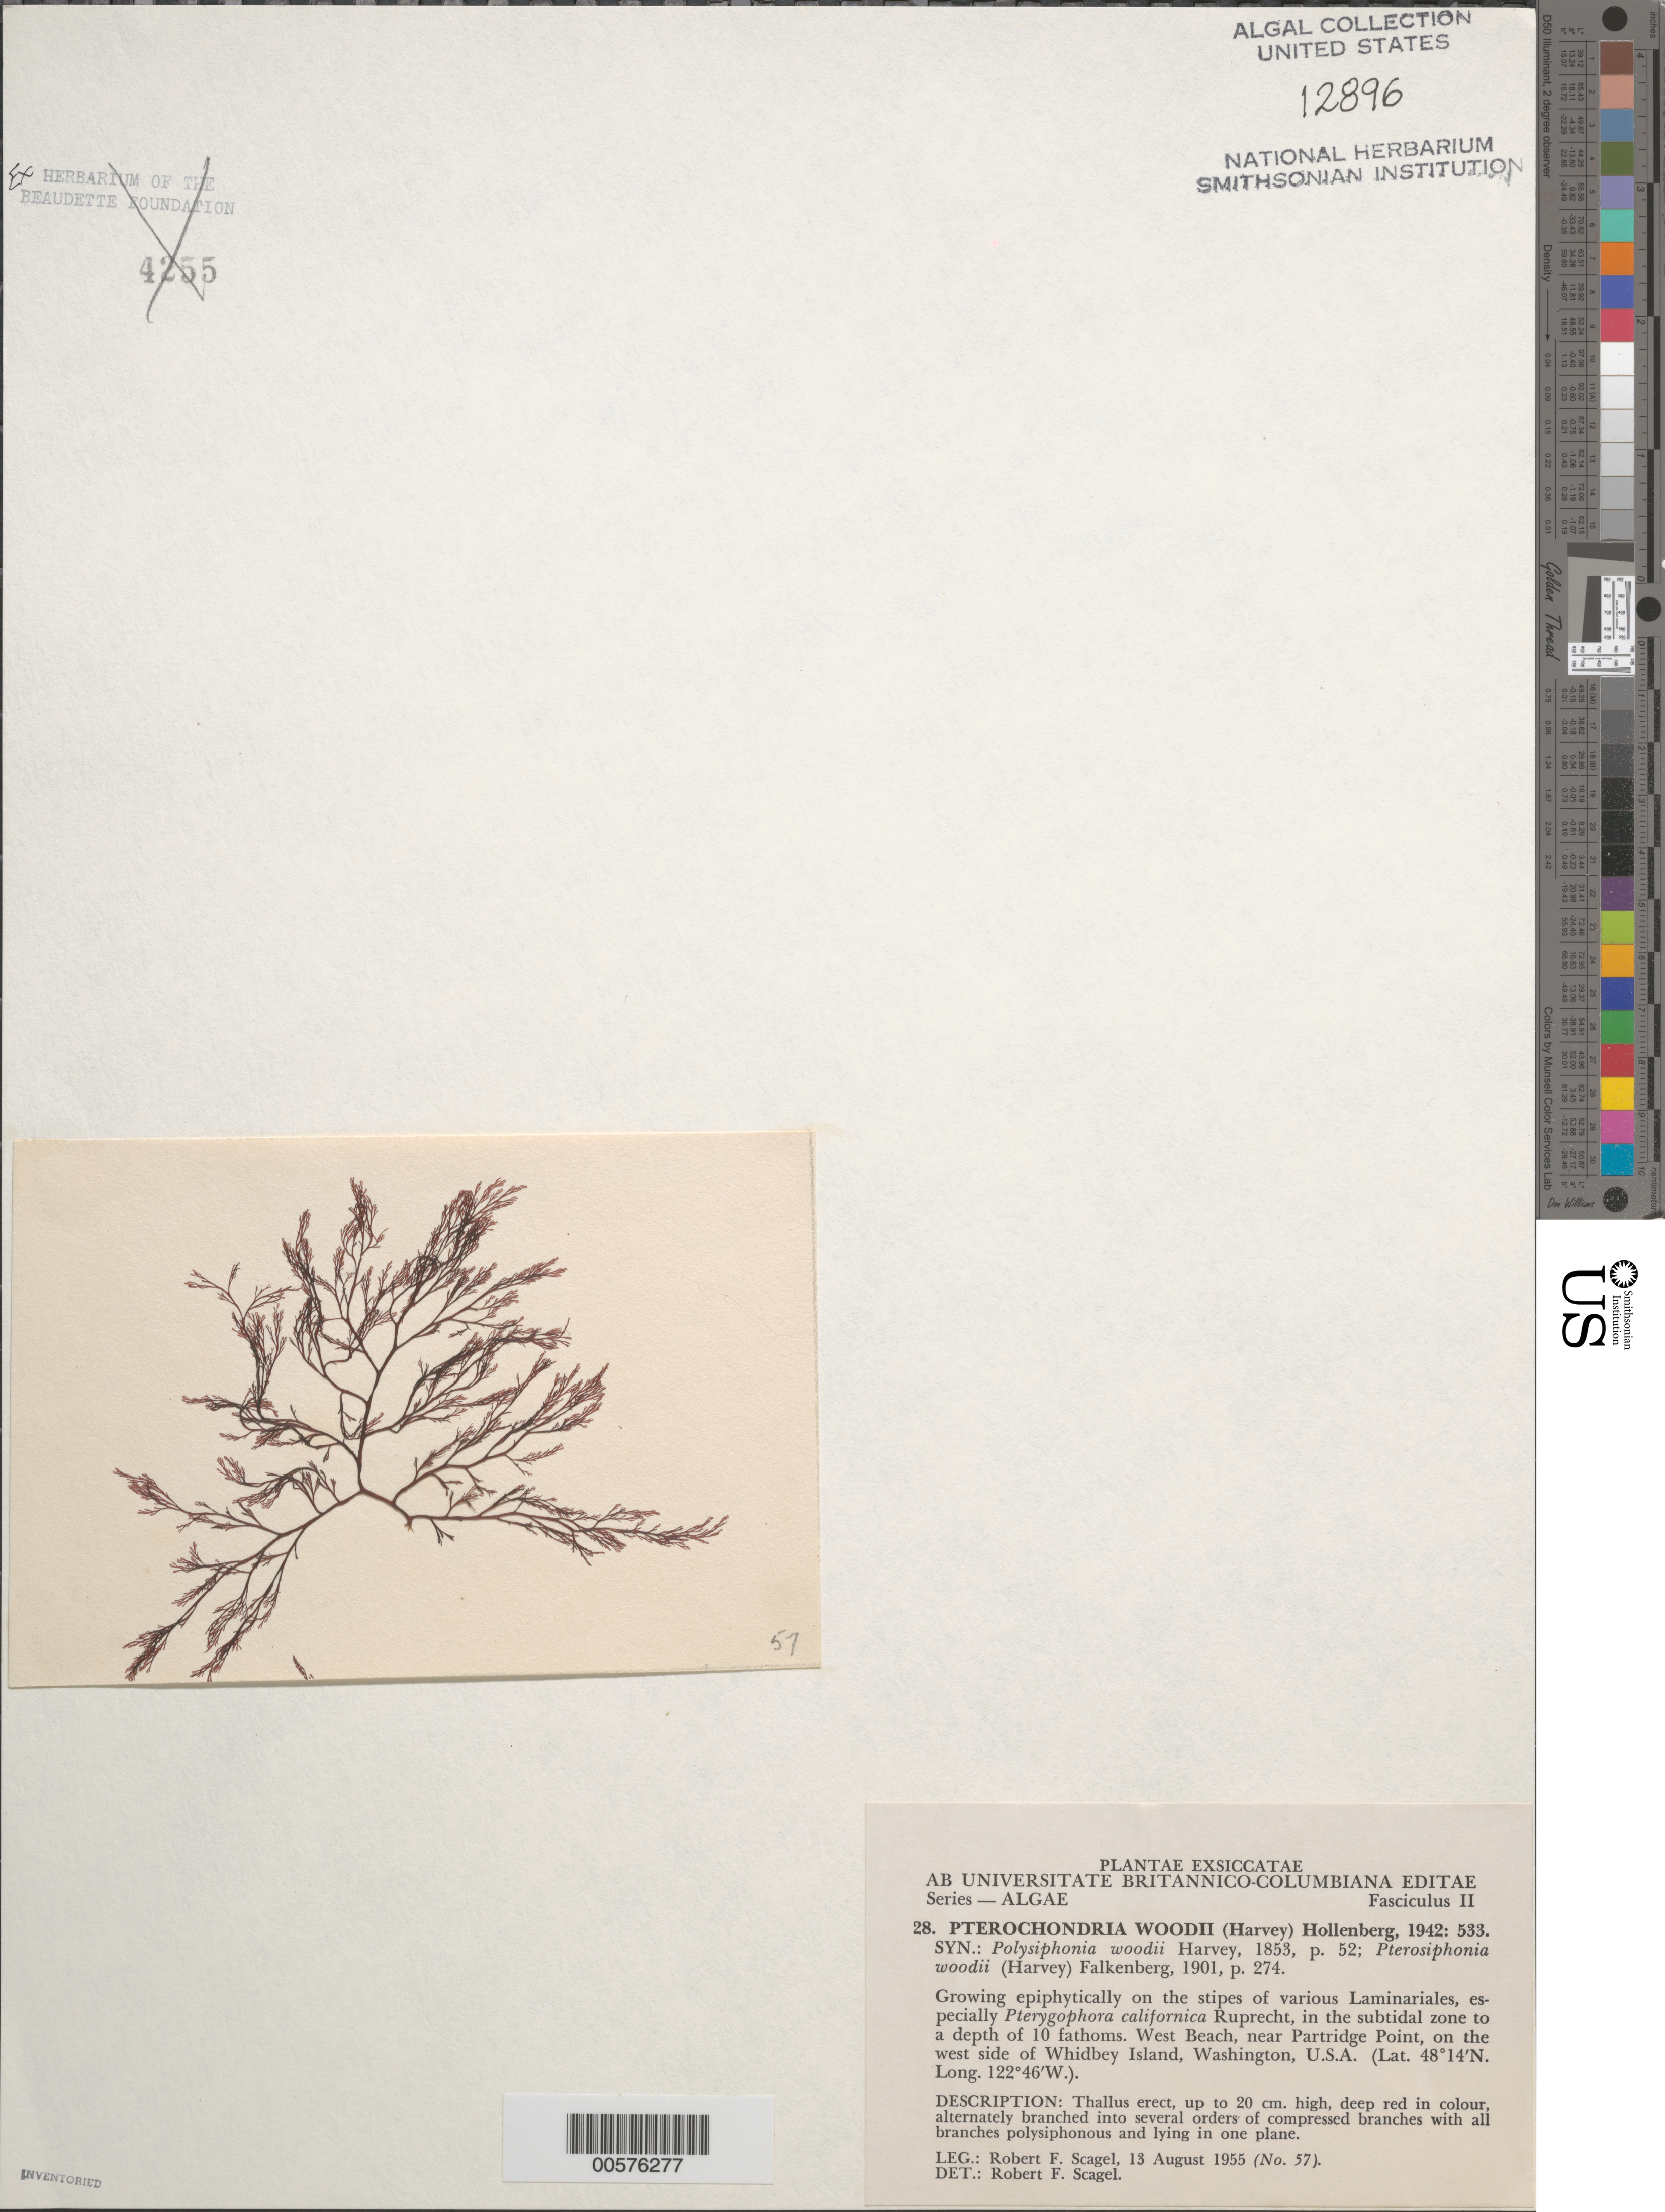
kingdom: Plantae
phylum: Rhodophyta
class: Florideophyceae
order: Ceramiales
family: Rhodomelaceae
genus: Pterochondria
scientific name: Pterochondria woodii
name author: (Harv.) Hollenb.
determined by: Scagel, R. F.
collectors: R. F. Scagel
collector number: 57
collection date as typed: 13 Aug 1955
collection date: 1955-08-13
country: United States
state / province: Washington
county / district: Island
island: Whidbey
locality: West Beach, near Partridge Point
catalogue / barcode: US 12896